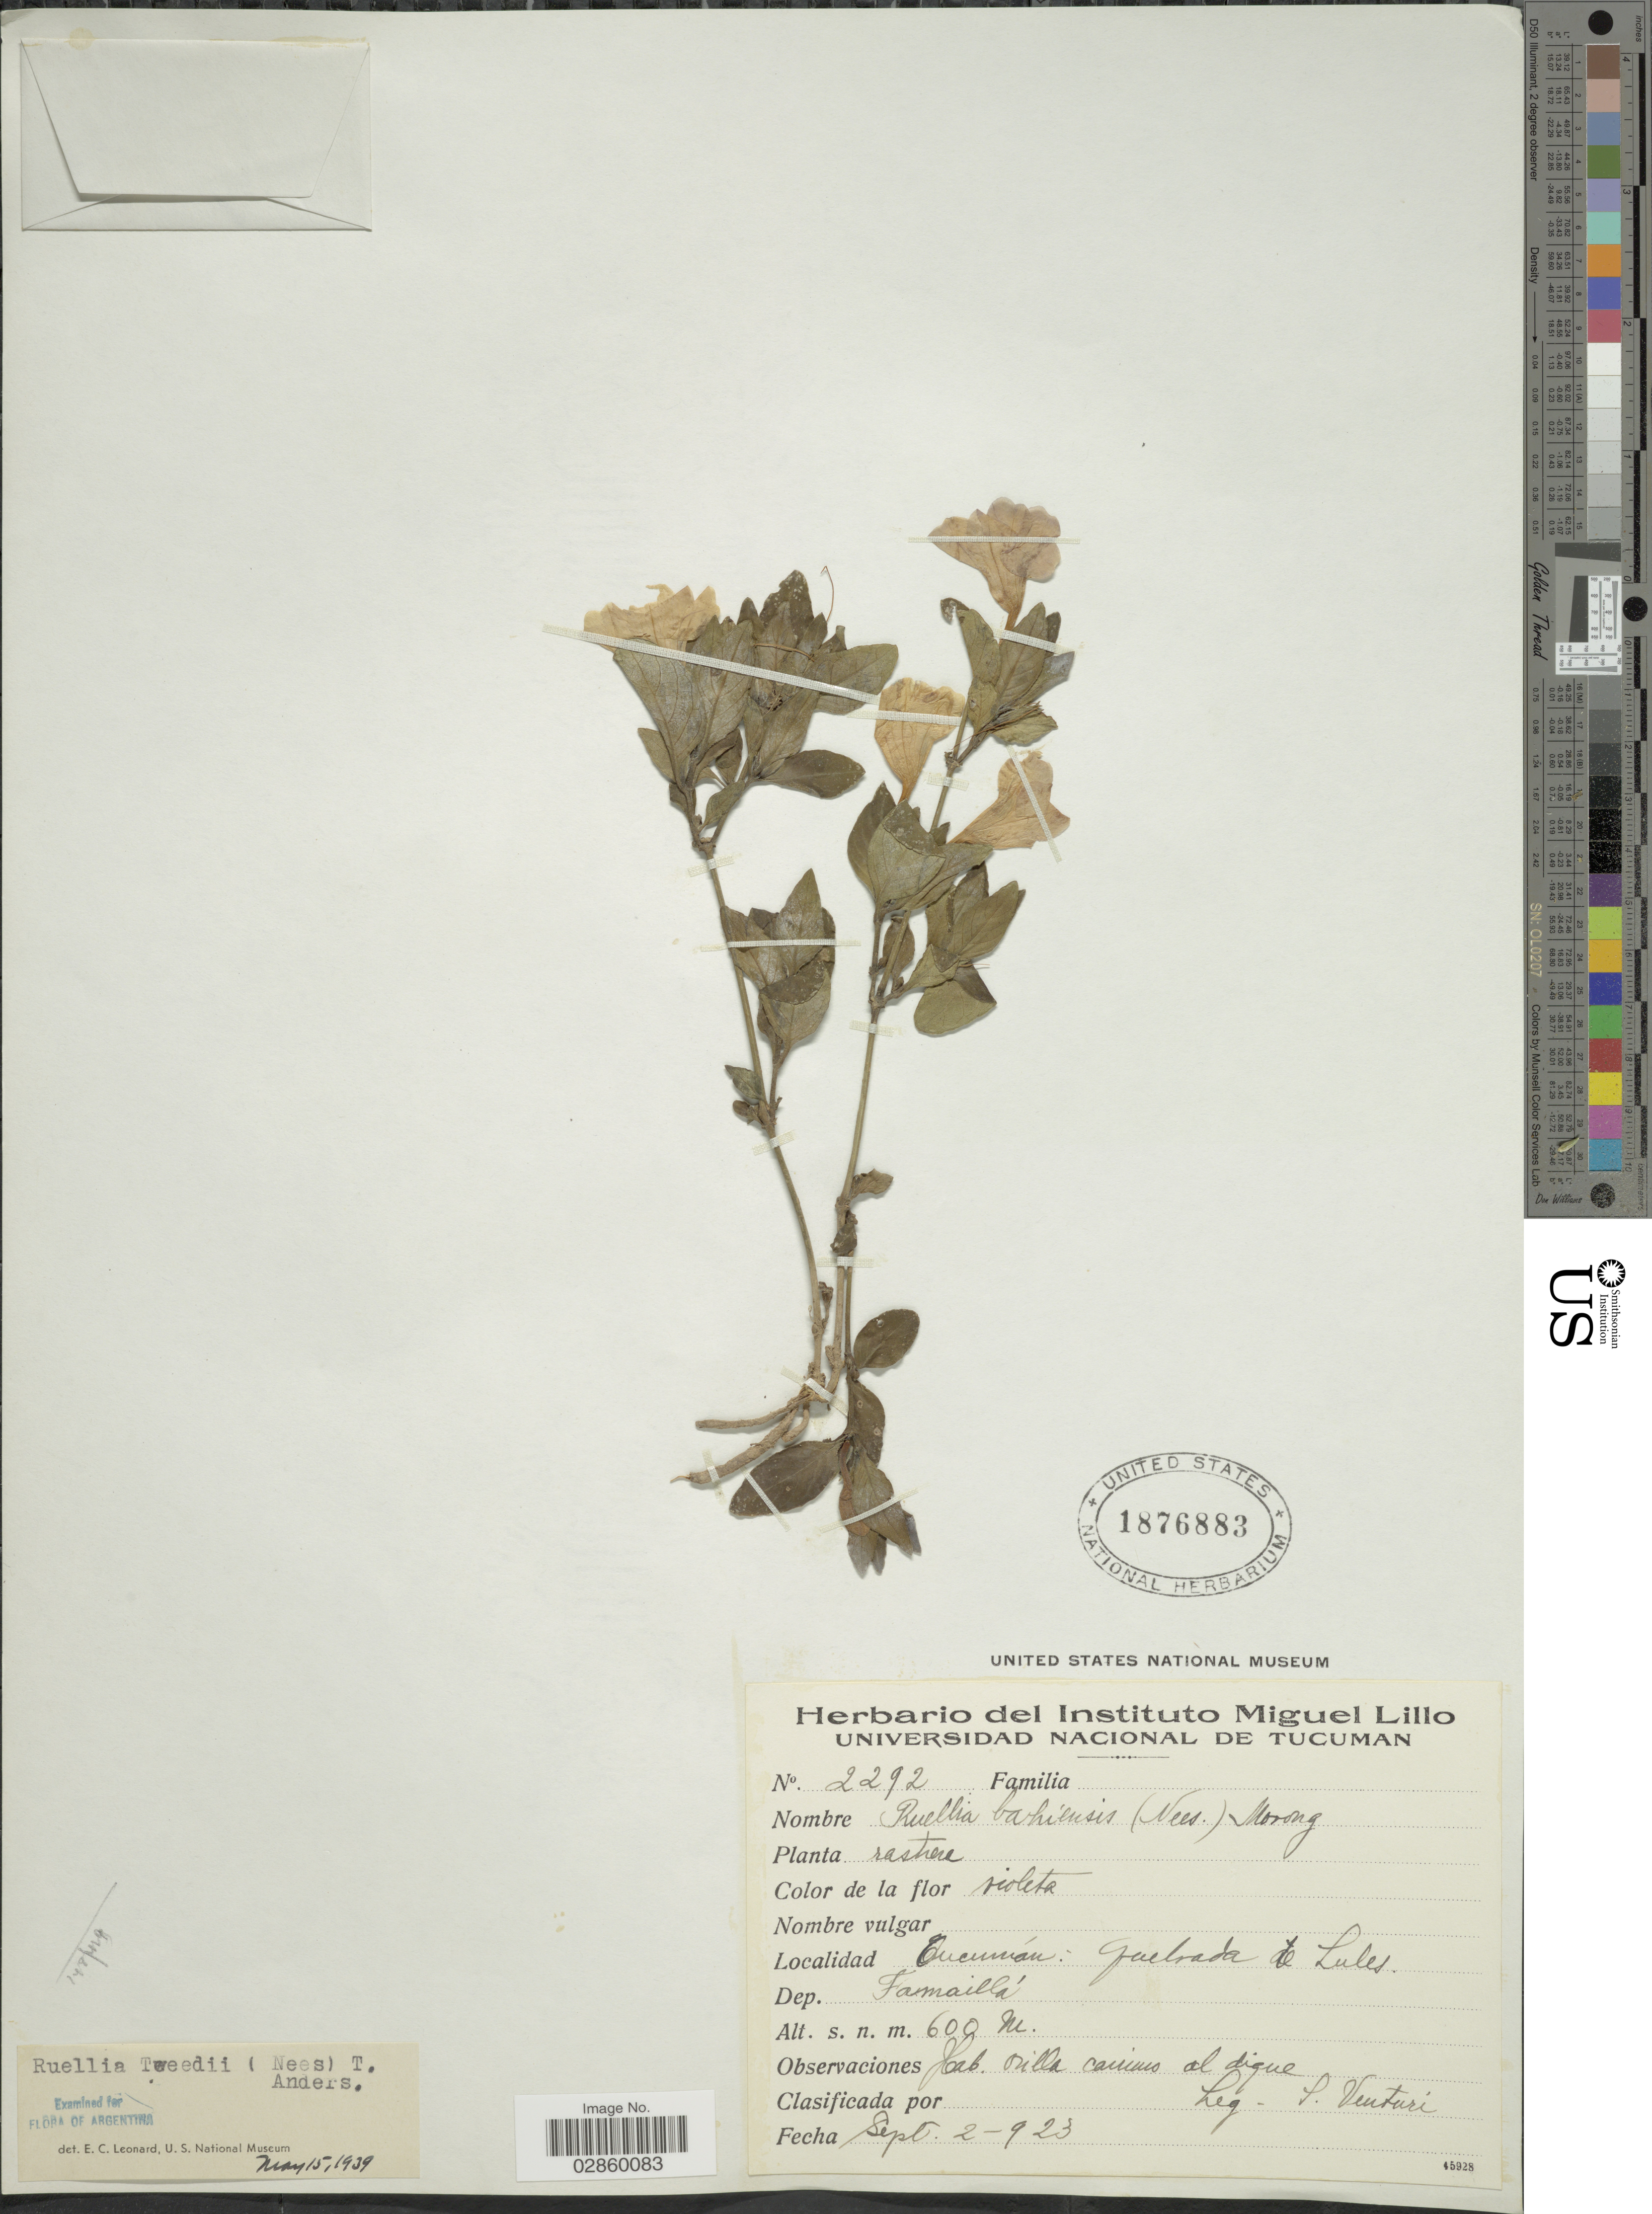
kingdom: Plantae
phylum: Tracheophyta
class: Magnoliopsida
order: Lamiales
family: Acanthaceae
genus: Ruellia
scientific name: Ruellia erythropus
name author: (Nees) Lindau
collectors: S. Venturi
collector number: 2292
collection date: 1923-09-02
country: Argentina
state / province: Tucuman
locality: Tucúman, quebrada de Lules, Dep. Famaillá.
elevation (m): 600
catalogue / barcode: US 1876883